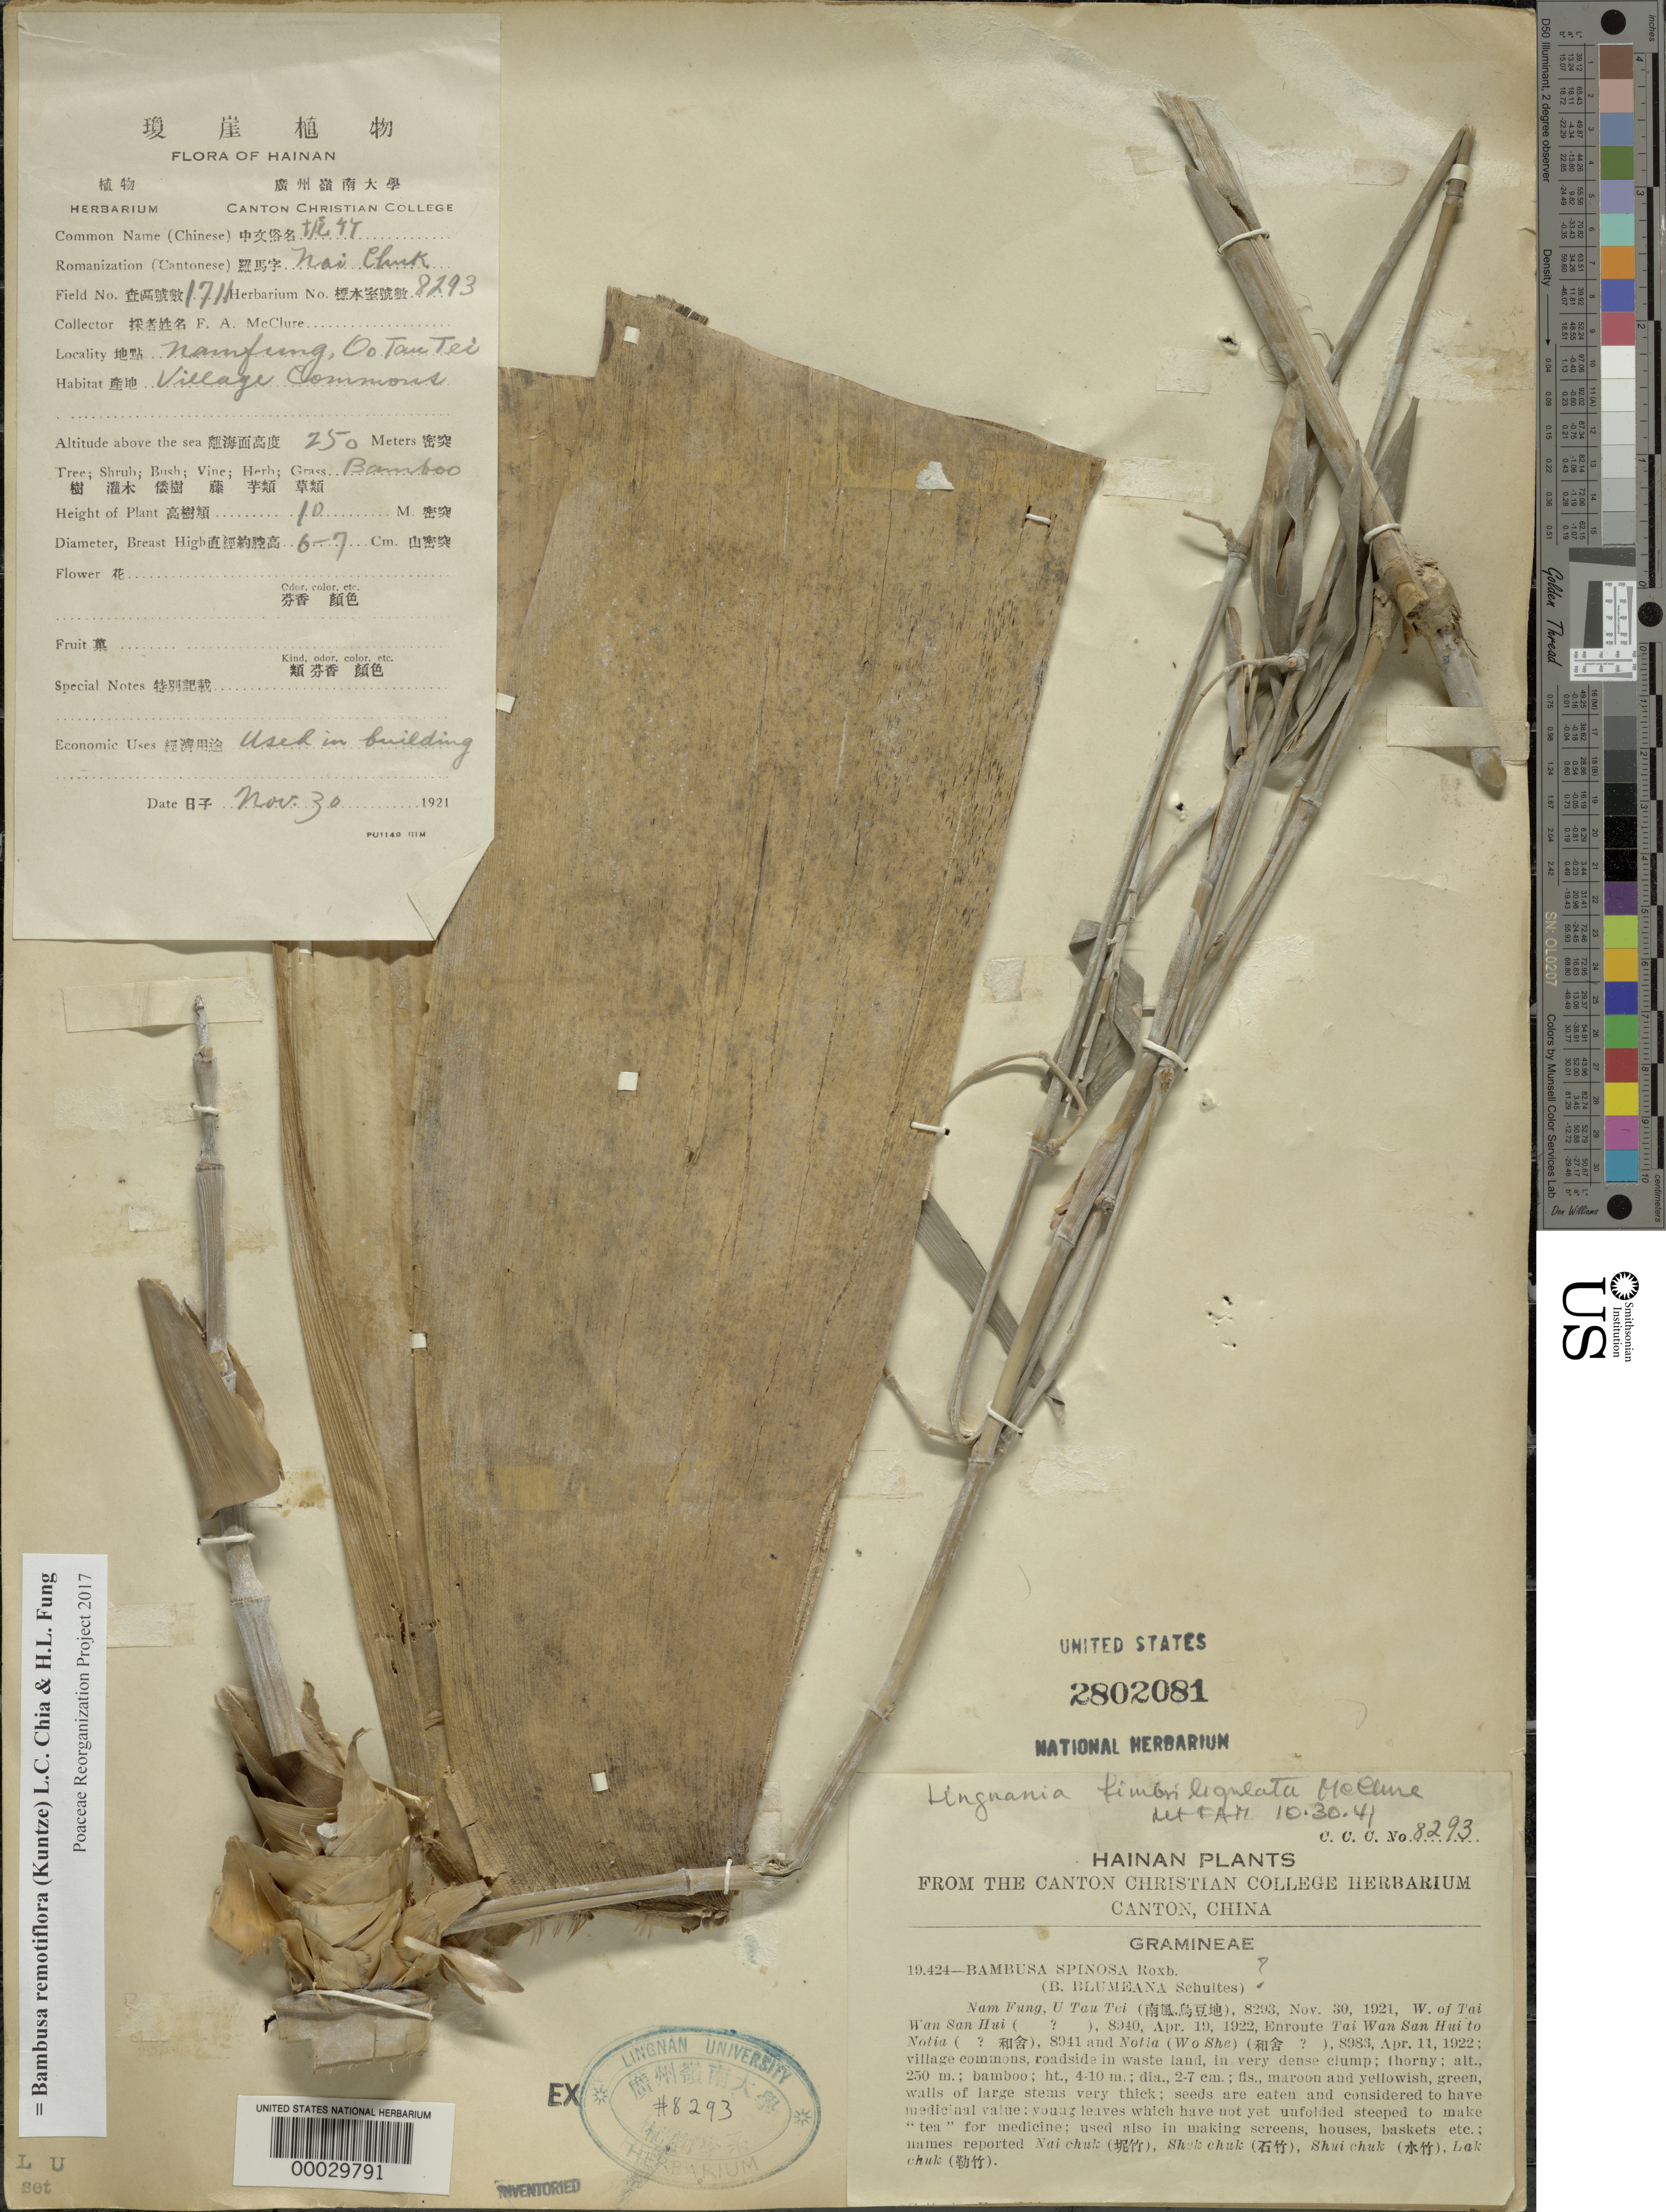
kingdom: Plantae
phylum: Tracheophyta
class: Liliopsida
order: Poales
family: Poaceae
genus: Bambusa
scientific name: Bambusa remotiflora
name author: (Kuntze) Chia & H.L. Fung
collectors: F. A. McClure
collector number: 1711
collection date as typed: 30 Nov 1921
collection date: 1921-11-30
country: China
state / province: Hainan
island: Hainan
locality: Nam fung, u tau tei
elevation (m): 250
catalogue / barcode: US 2802081